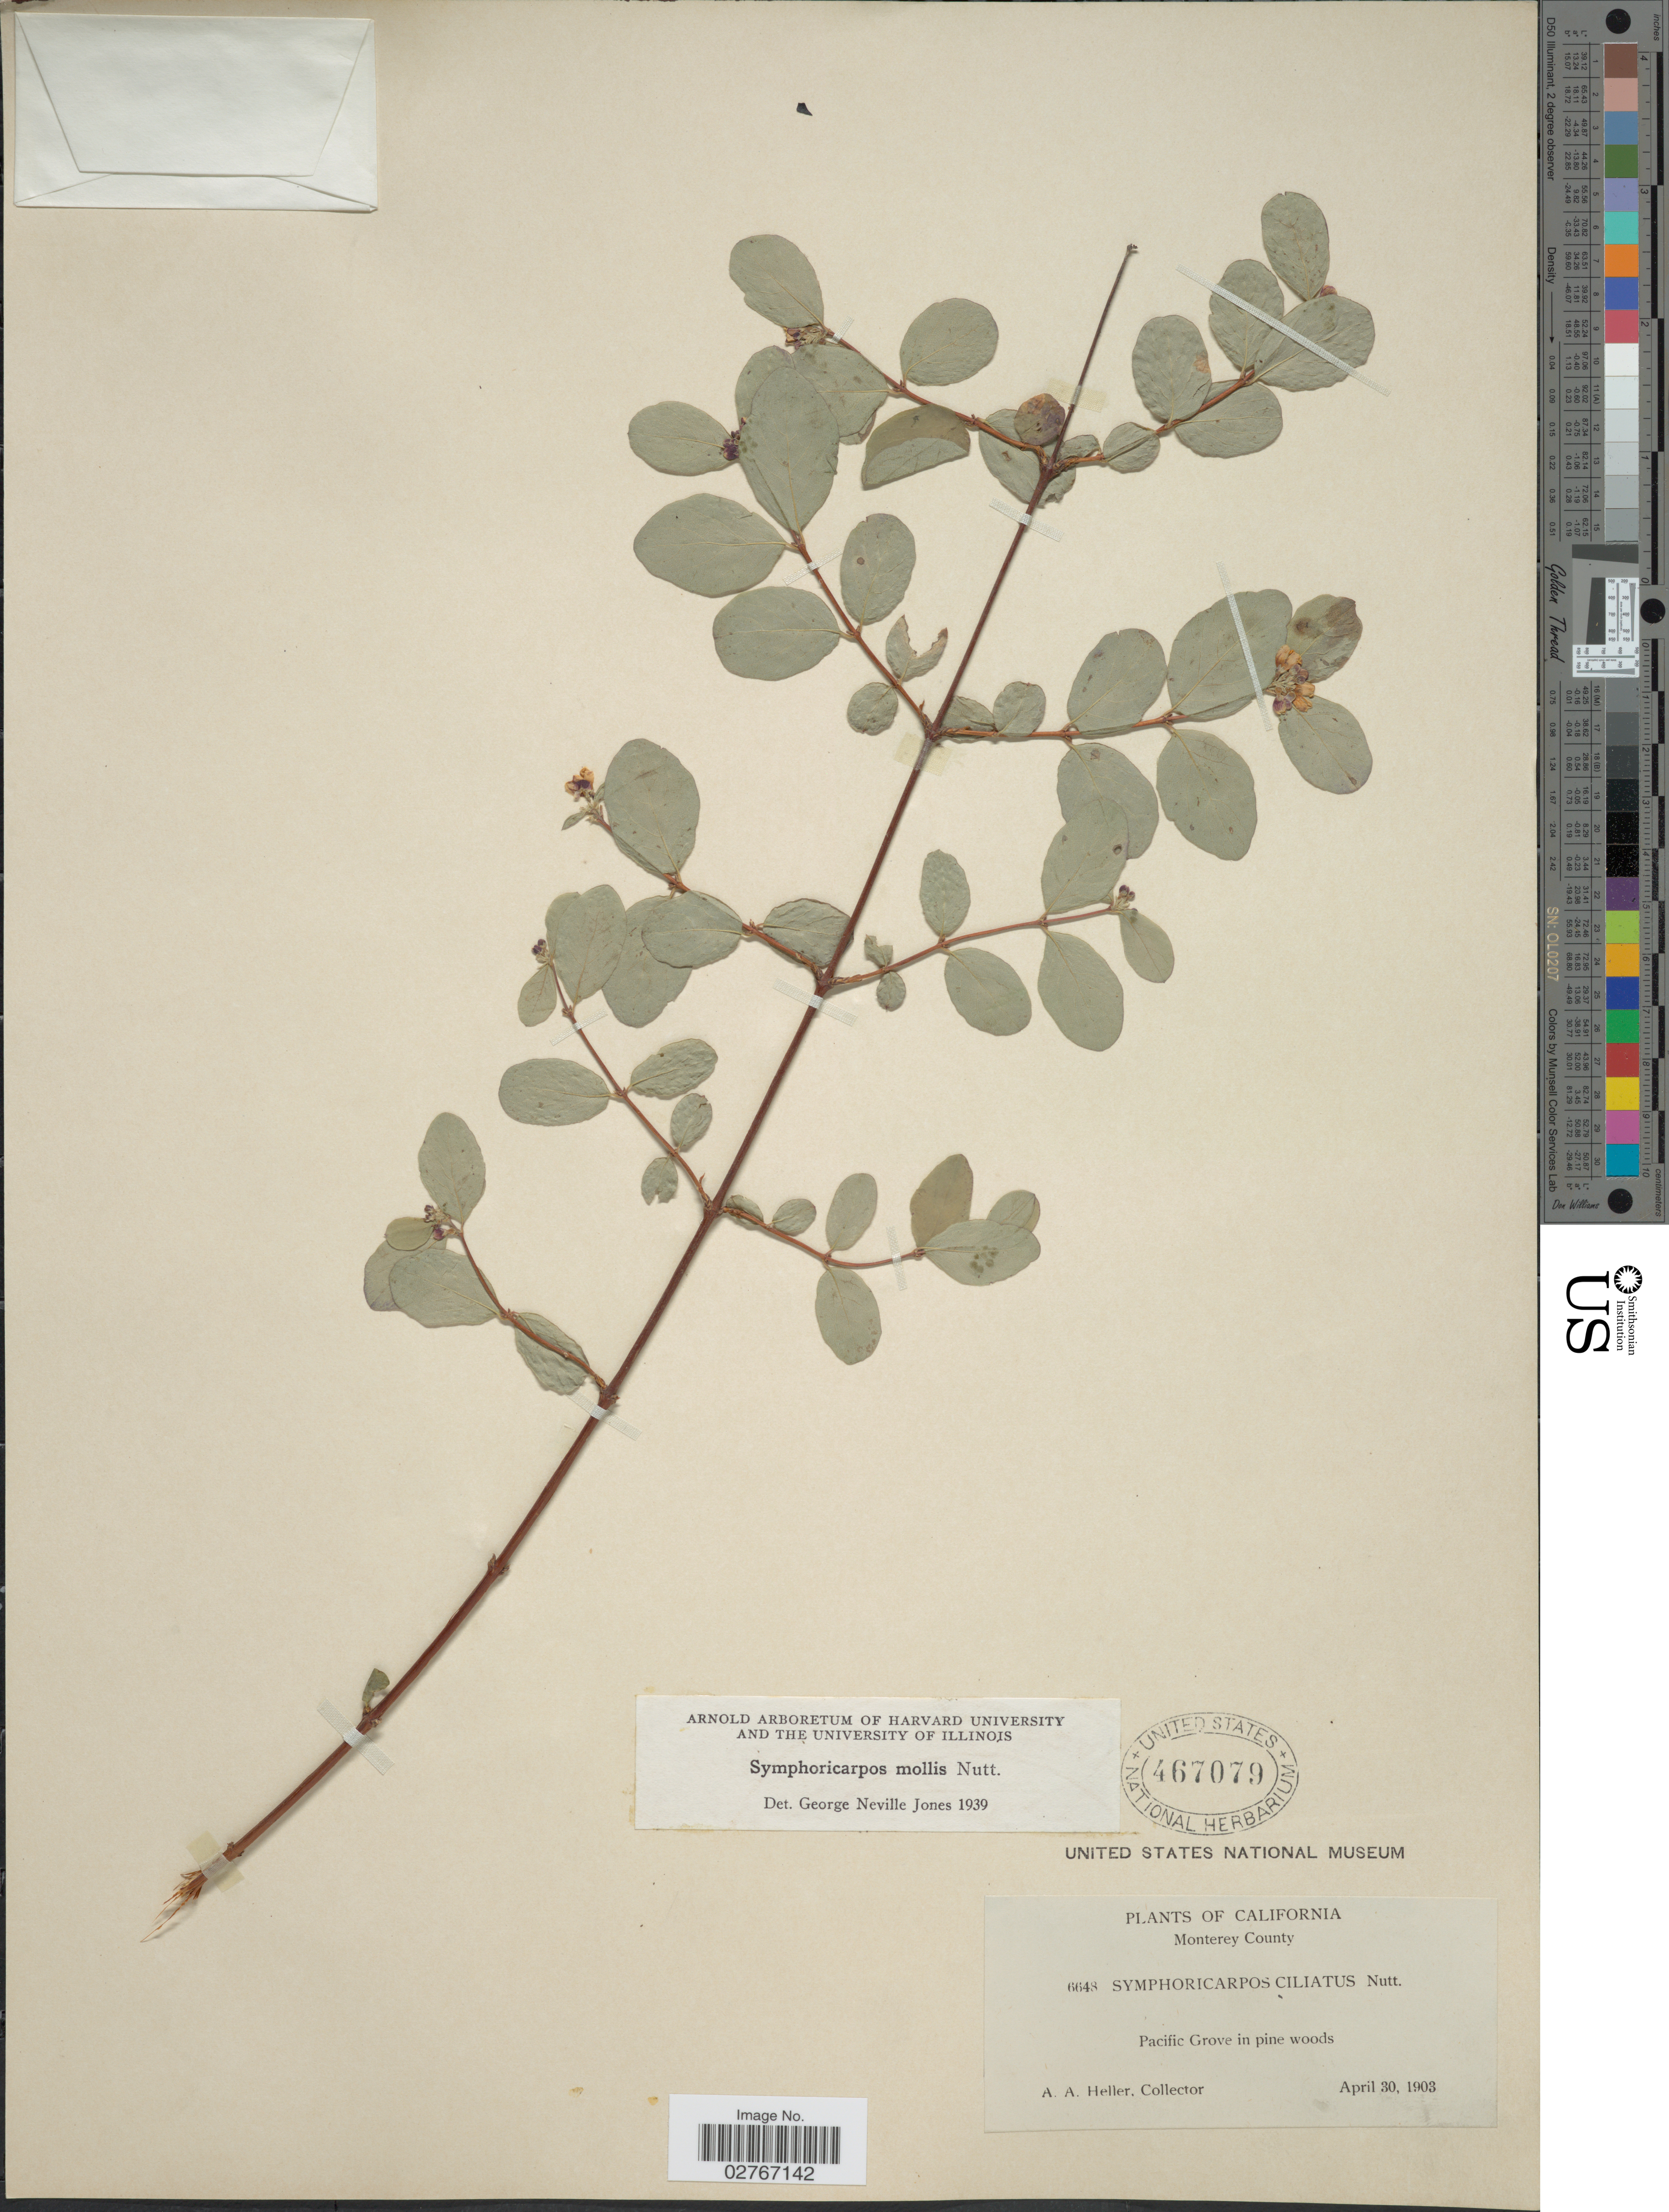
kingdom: Plantae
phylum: Tracheophyta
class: Magnoliopsida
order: Dipsacales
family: Caprifoliaceae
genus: Symphoricarpos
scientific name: Symphoricarpos mollis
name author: Nutt.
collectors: A. A. Heller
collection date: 1903-04-30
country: United States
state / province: California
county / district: Monterey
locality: Monterey County, Pacific Grove in pine woods.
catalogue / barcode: US 467079